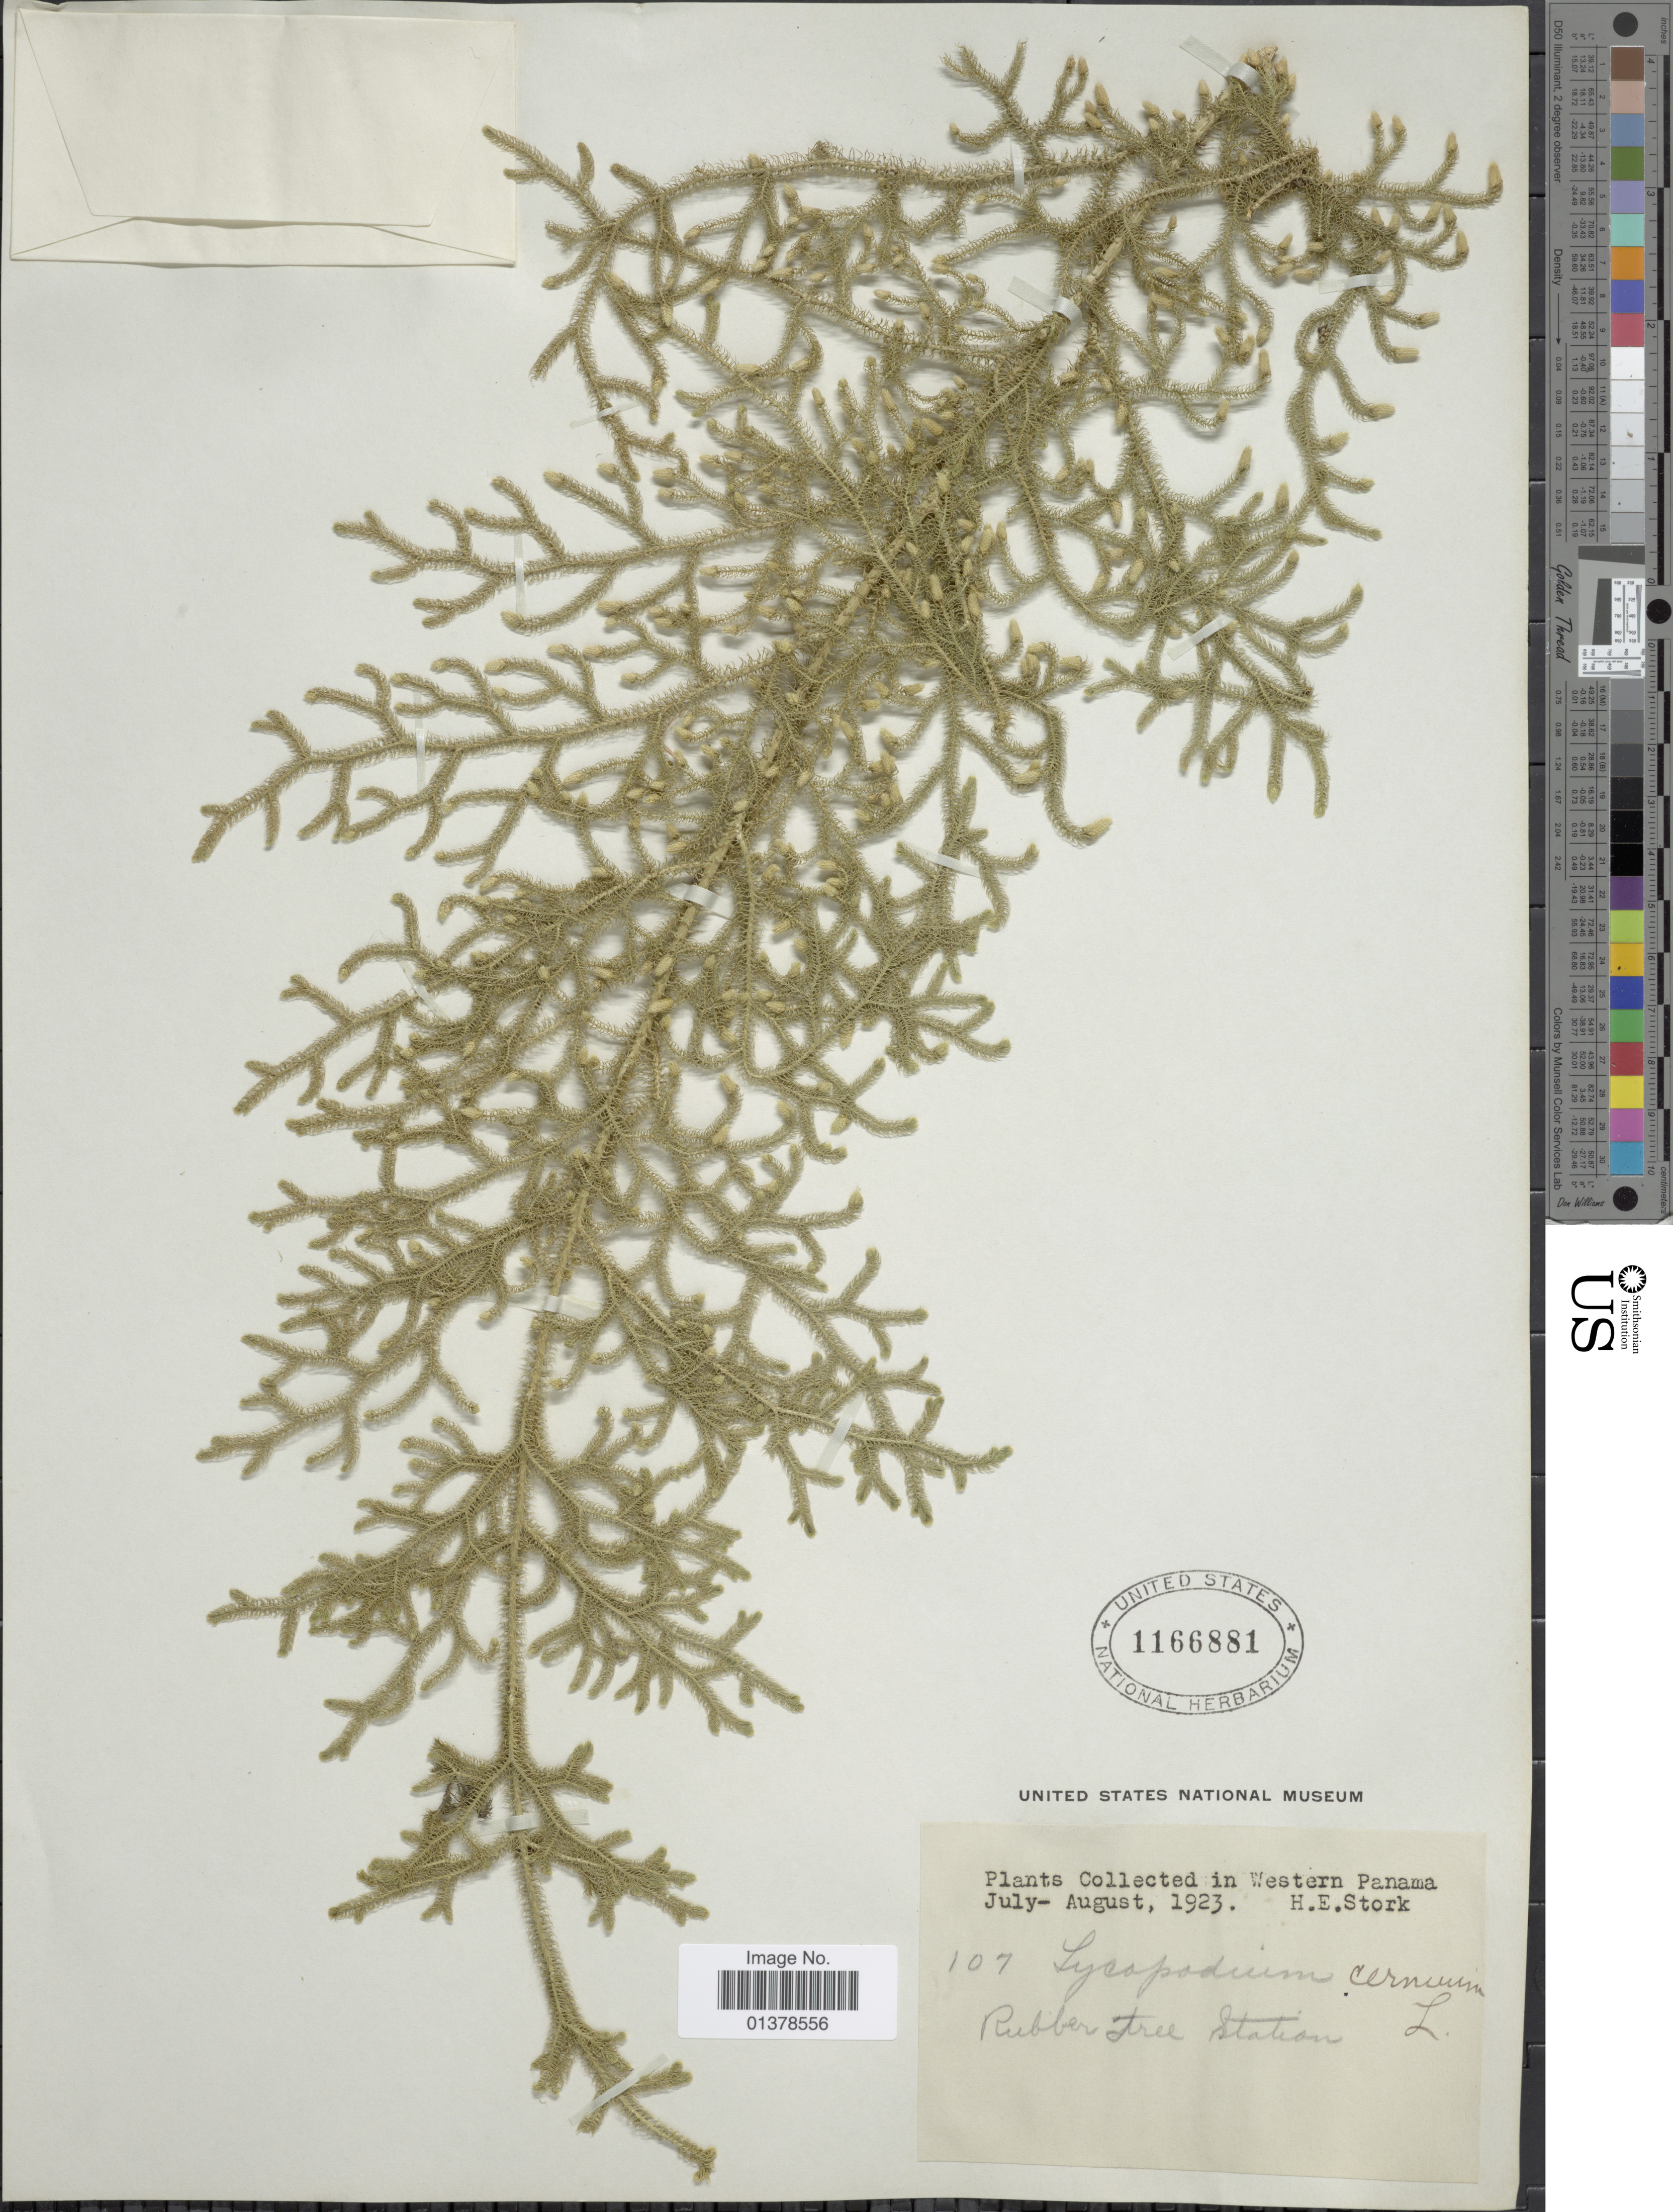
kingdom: Plantae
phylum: Tracheophyta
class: Lycopodiopsida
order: Lycopodiales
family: Lycopodiaceae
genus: Palhinhaea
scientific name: Palhinhaea cernua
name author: (L.) Vasc. & Franco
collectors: H. E. Stork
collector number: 107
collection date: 1923-07/1923-08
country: Panama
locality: Western Panama, rubber tree station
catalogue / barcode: US 1166881